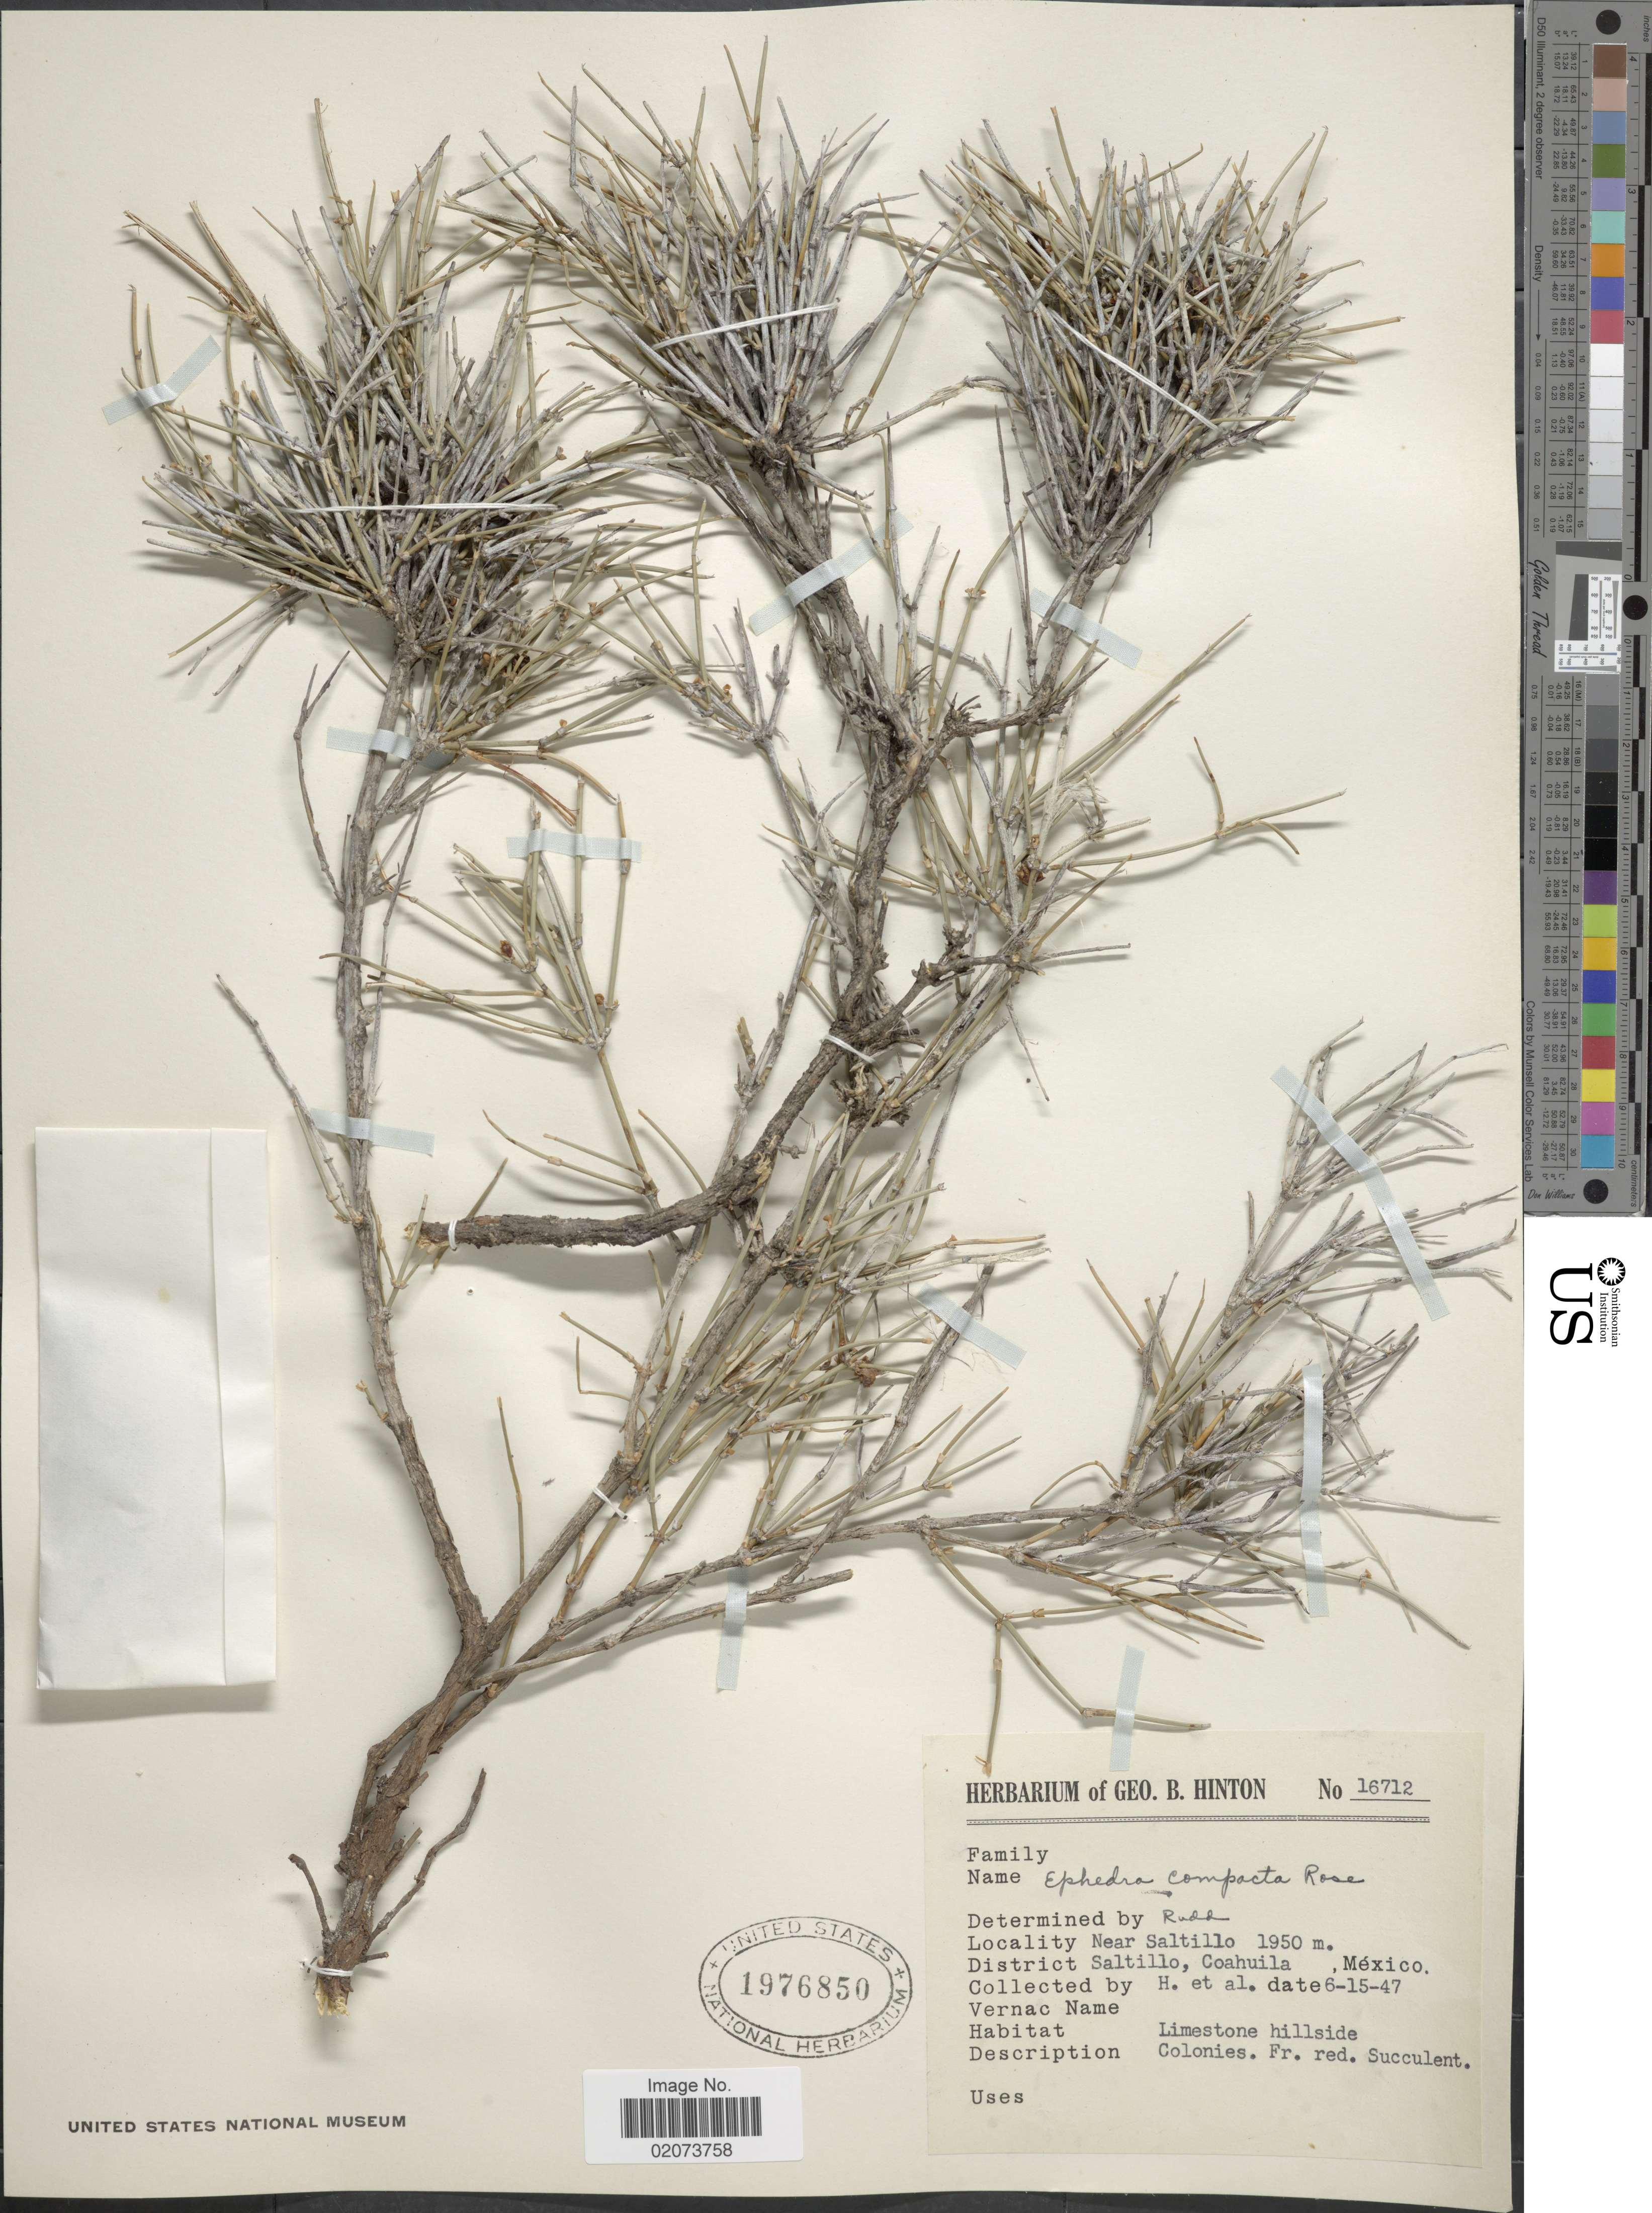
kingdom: Plantae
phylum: Tracheophyta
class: Gnetopsida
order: Ephedrales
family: Ephedraceae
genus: Ephedra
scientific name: Ephedra compacta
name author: Rose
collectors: G. B. Hinton & et al.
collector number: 16712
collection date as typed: Transcribed d/m/y: 15/6/47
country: Mexico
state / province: Coahuila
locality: Near Saltillo, District Saltillo, Coahuila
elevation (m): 1950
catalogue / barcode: US 1976850